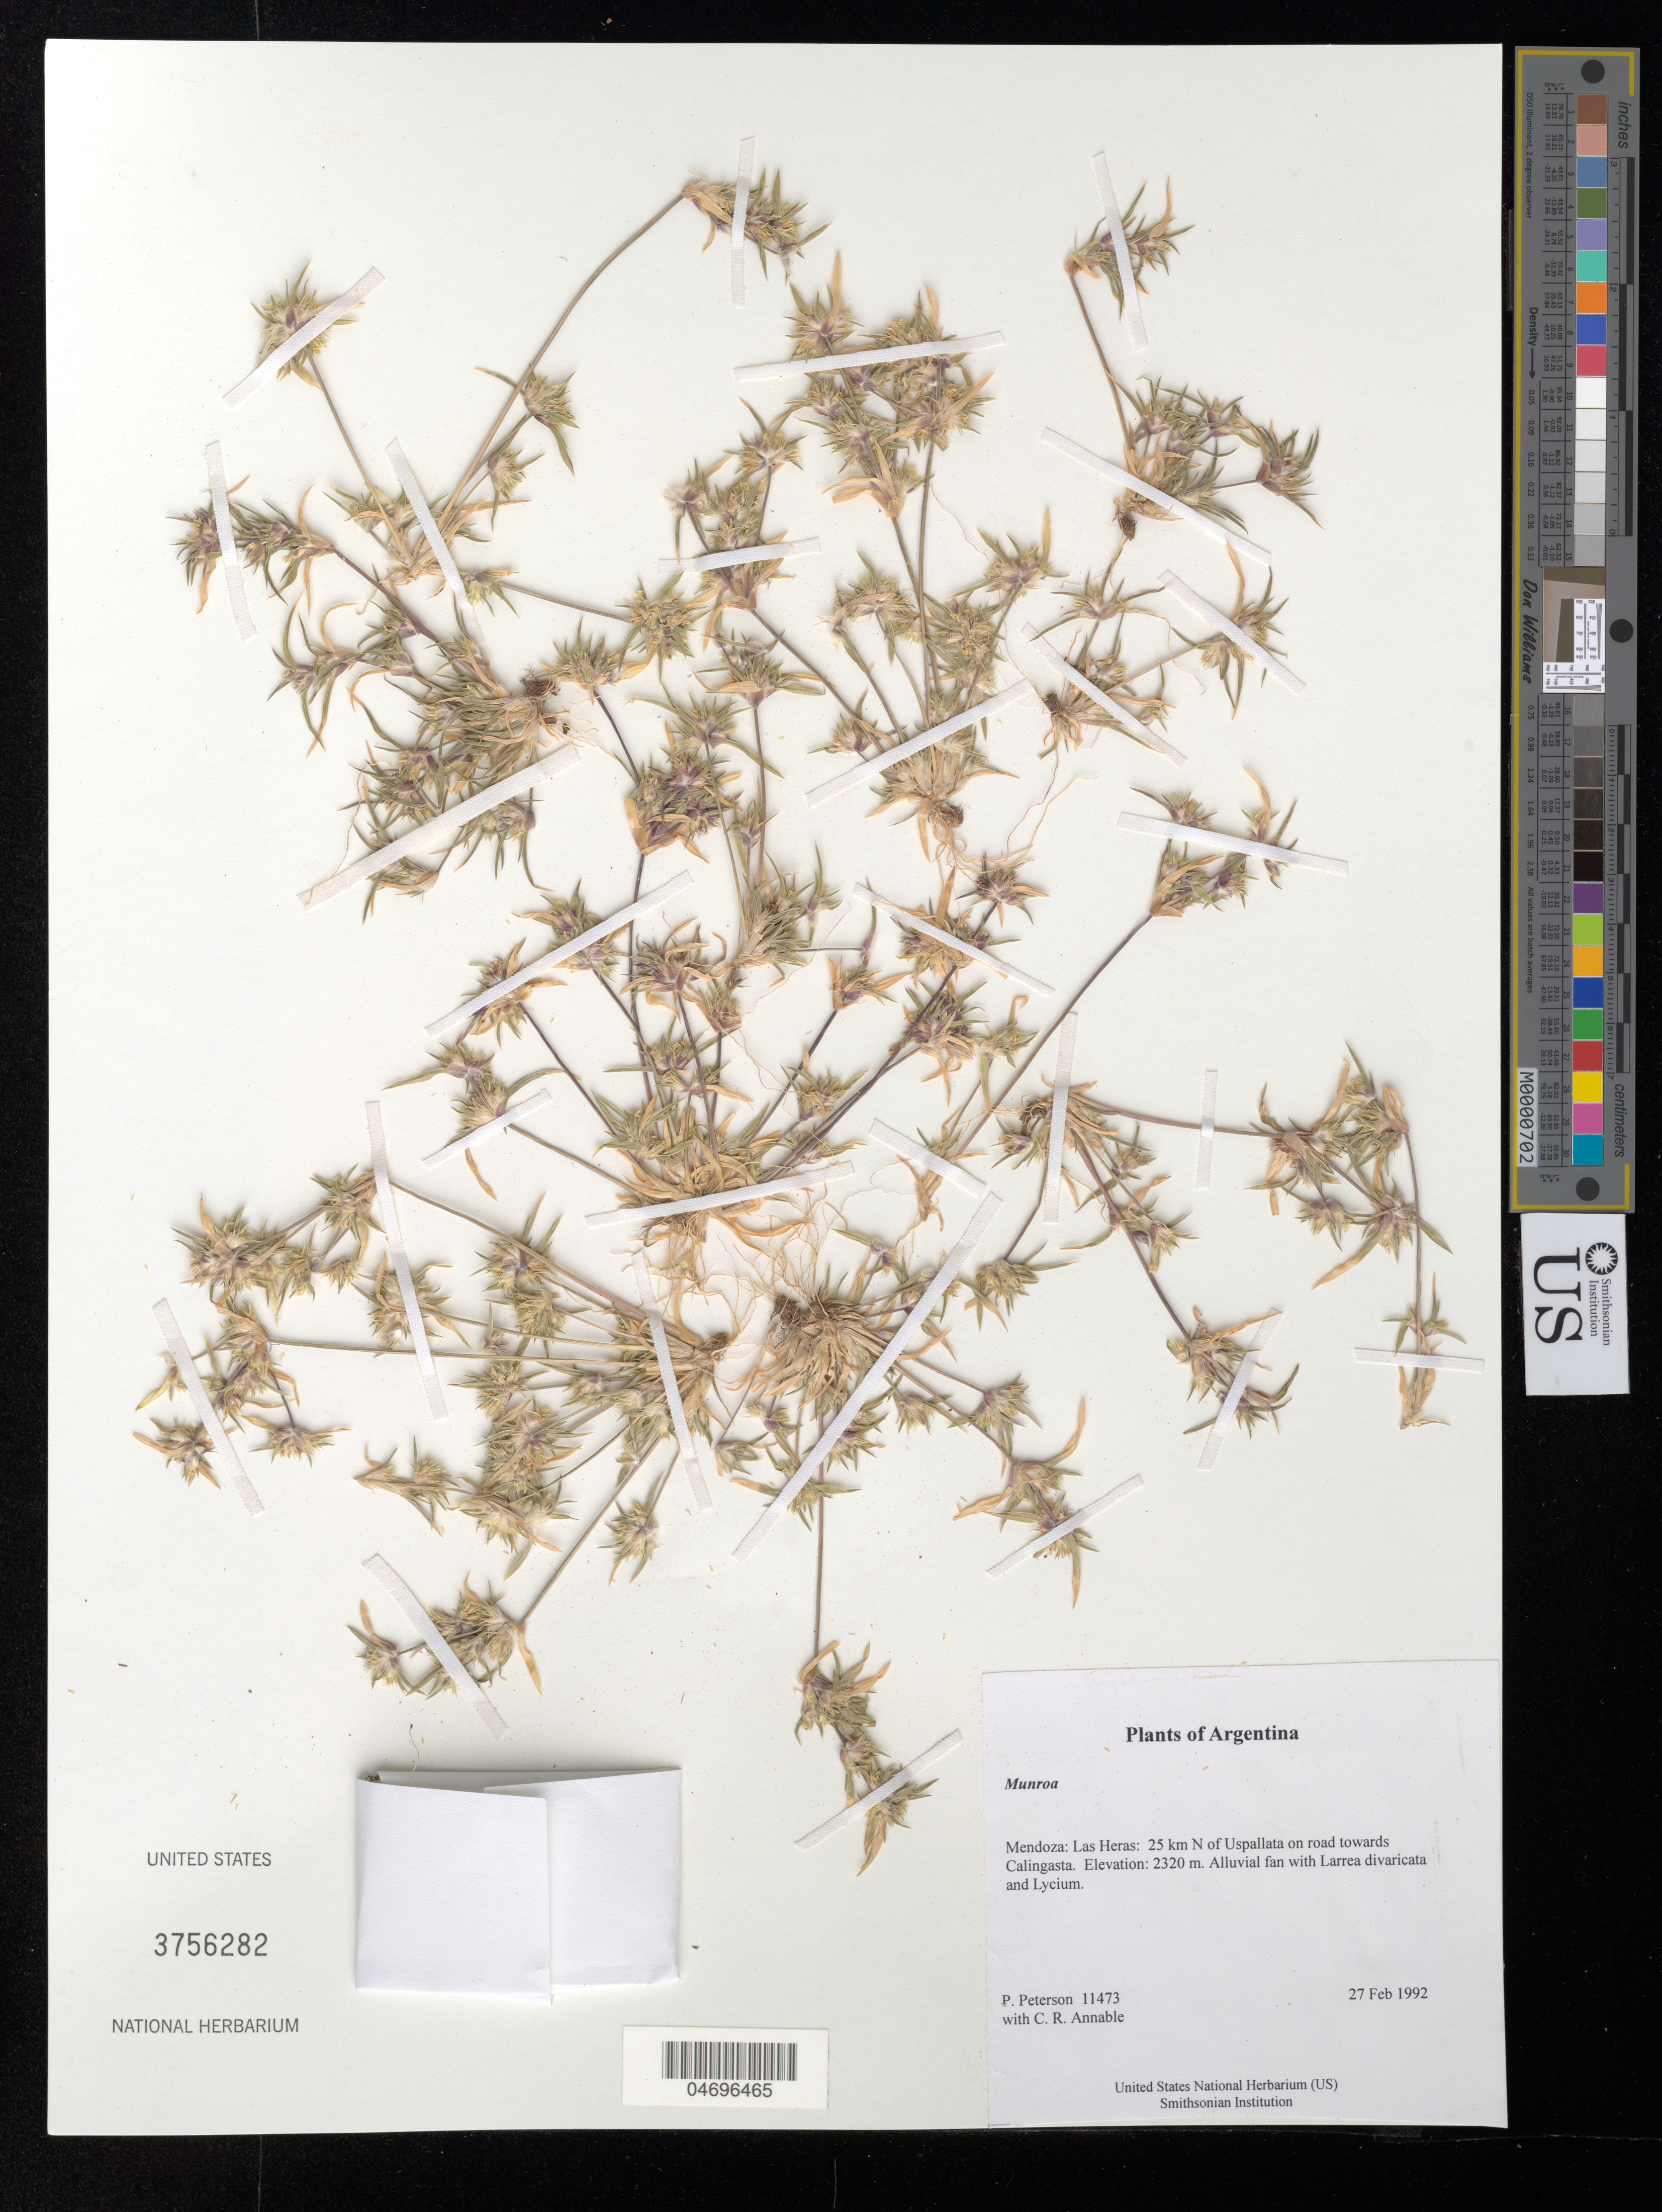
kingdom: Plantae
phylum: Tracheophyta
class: Liliopsida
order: Poales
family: Poaceae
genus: Munroa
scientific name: Munroa sp.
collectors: P. M. Peterson & C. R. Annable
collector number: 11473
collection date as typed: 27 Feb 1992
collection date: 1992-02-27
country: Argentina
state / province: Mendoza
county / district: Las Heras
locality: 25 km N of Uspallata on road towards Calingasta.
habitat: Alluvial fan with Larrea divaricata and Lycium.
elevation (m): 2320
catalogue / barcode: US 3756282